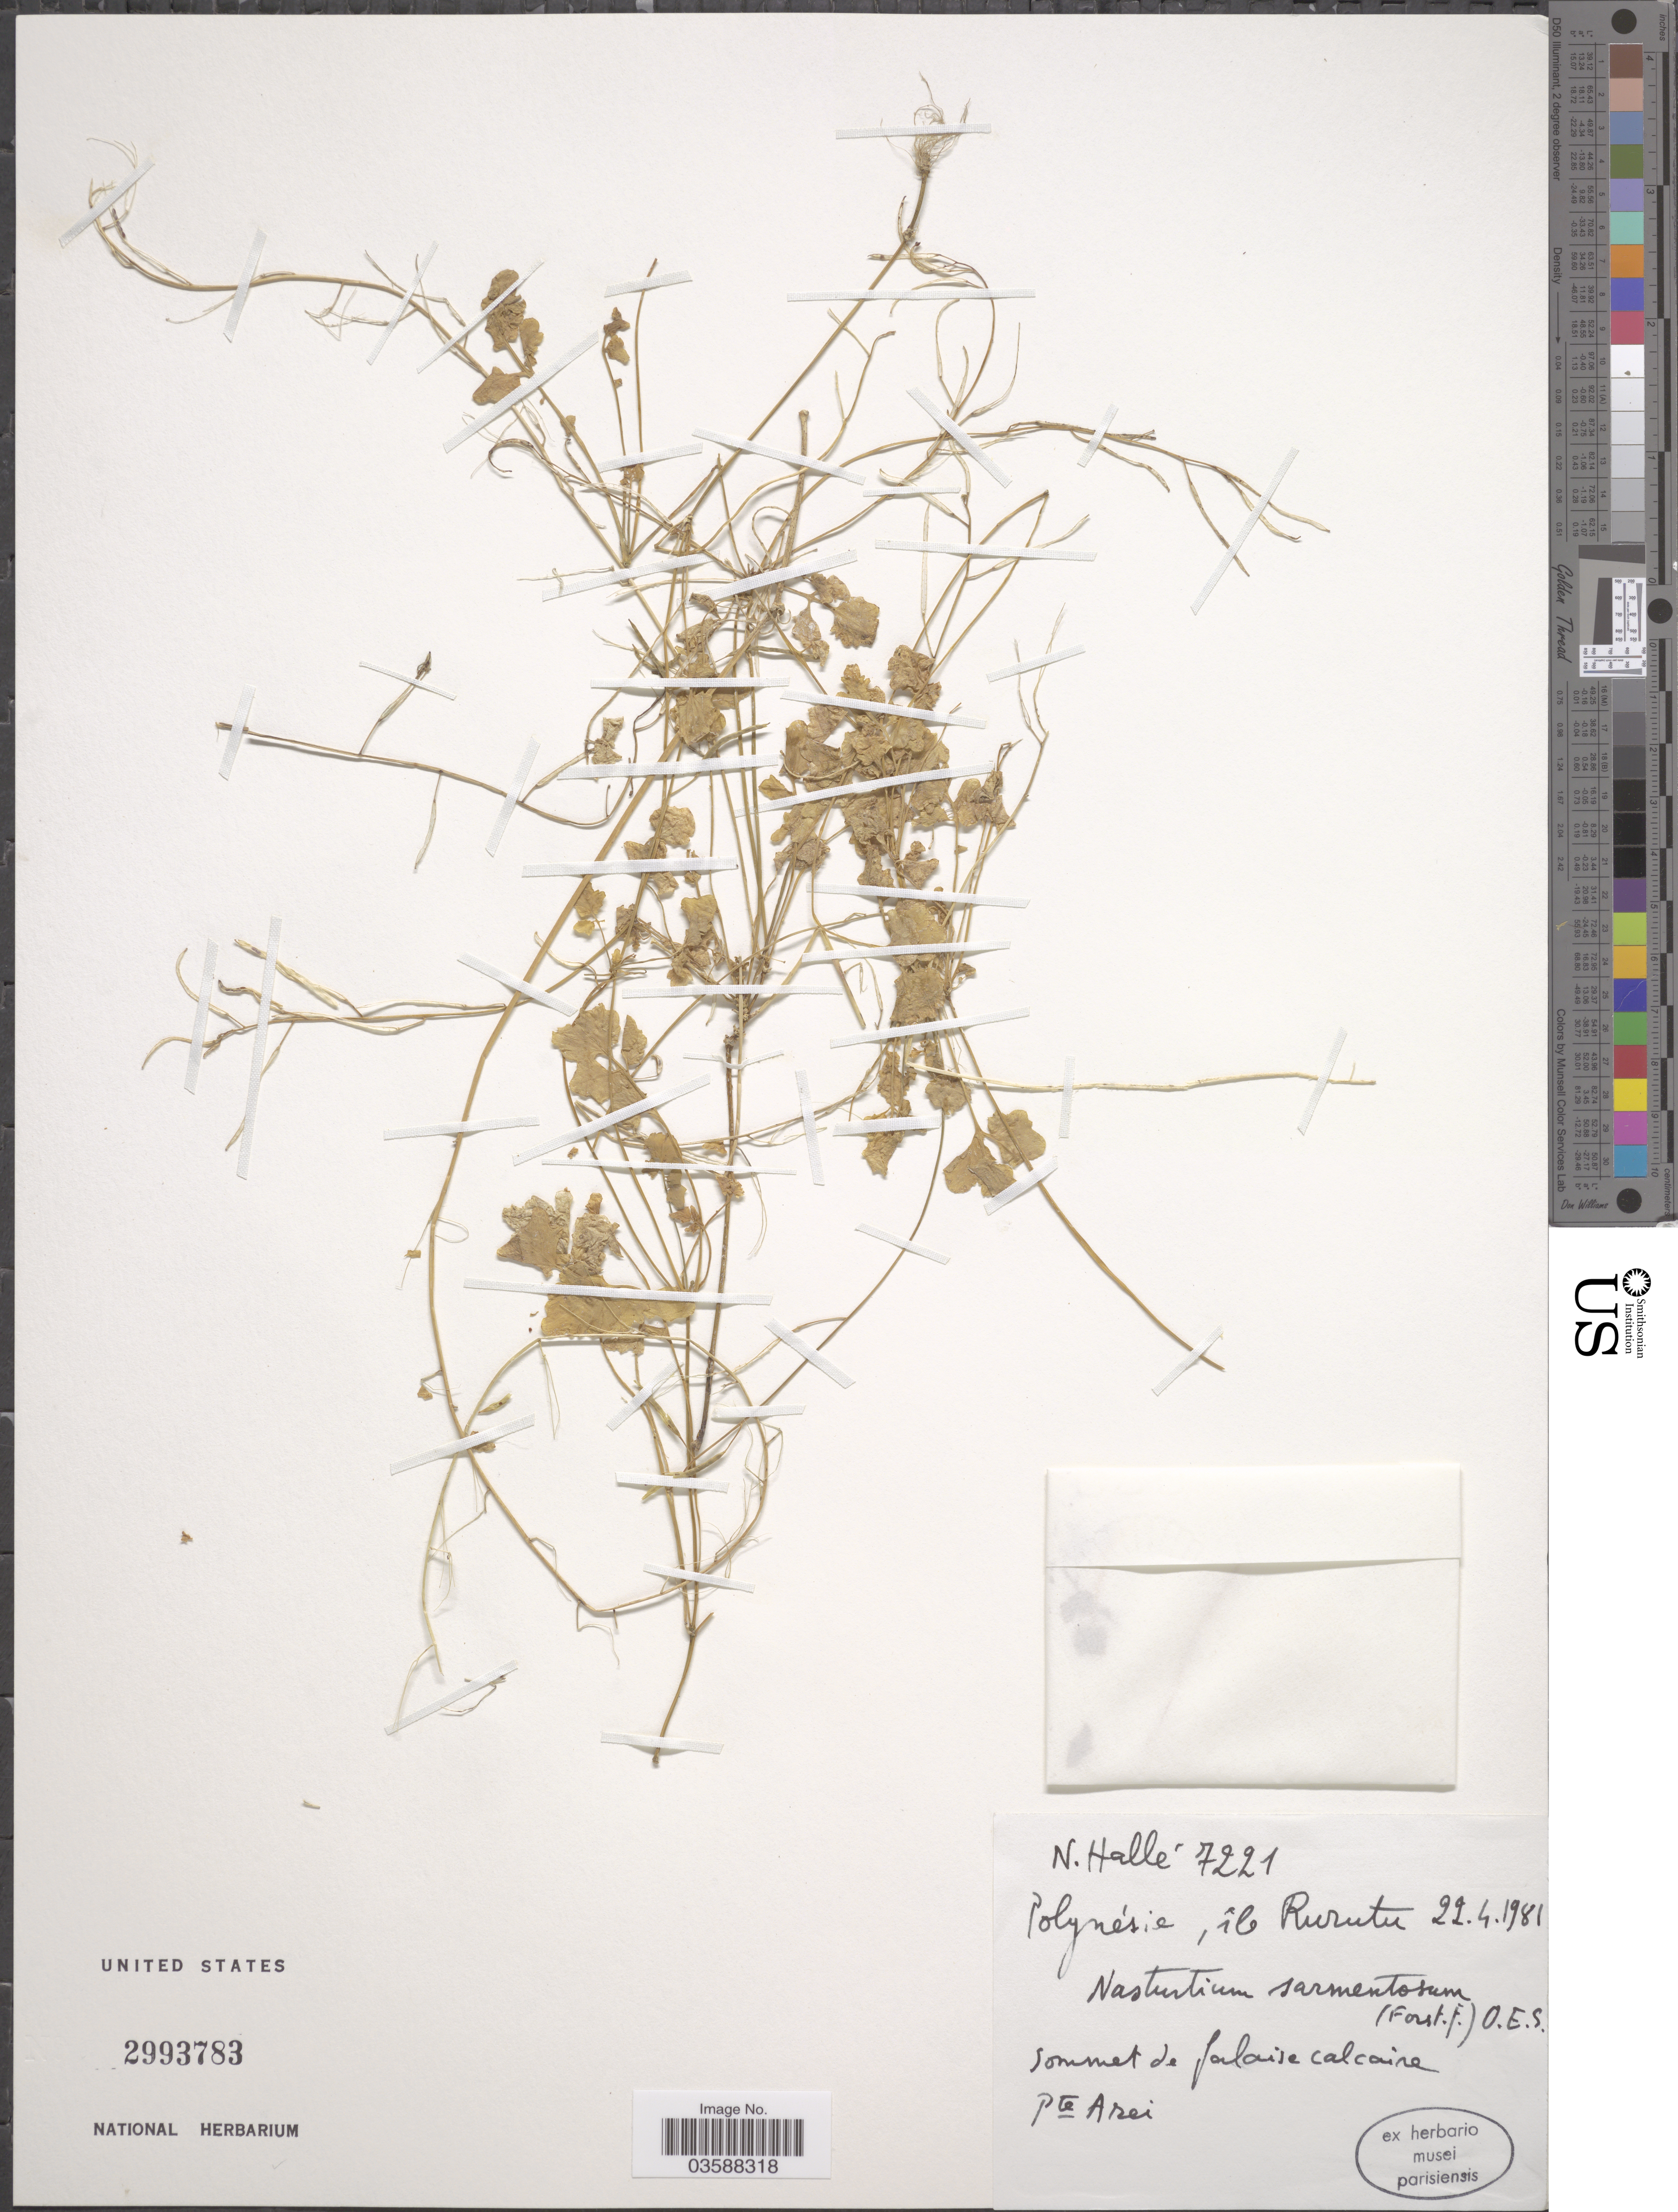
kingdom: Plantae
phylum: Tracheophyta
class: Magnoliopsida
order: Brassicales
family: Brassicaceae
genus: Rorippa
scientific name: Rorippa sarmentosa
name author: (Sol. ex G. Forst.) J.F. Macbr.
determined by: Strong, M. T., (US), Smithsonian Institution - National Museum of Natural History (UNITED STATES)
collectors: N. Hallé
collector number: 7221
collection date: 1981-04-22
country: French Polynesia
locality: Polynésie, ile Rurutu. Pte Arei.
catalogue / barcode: US 2993783